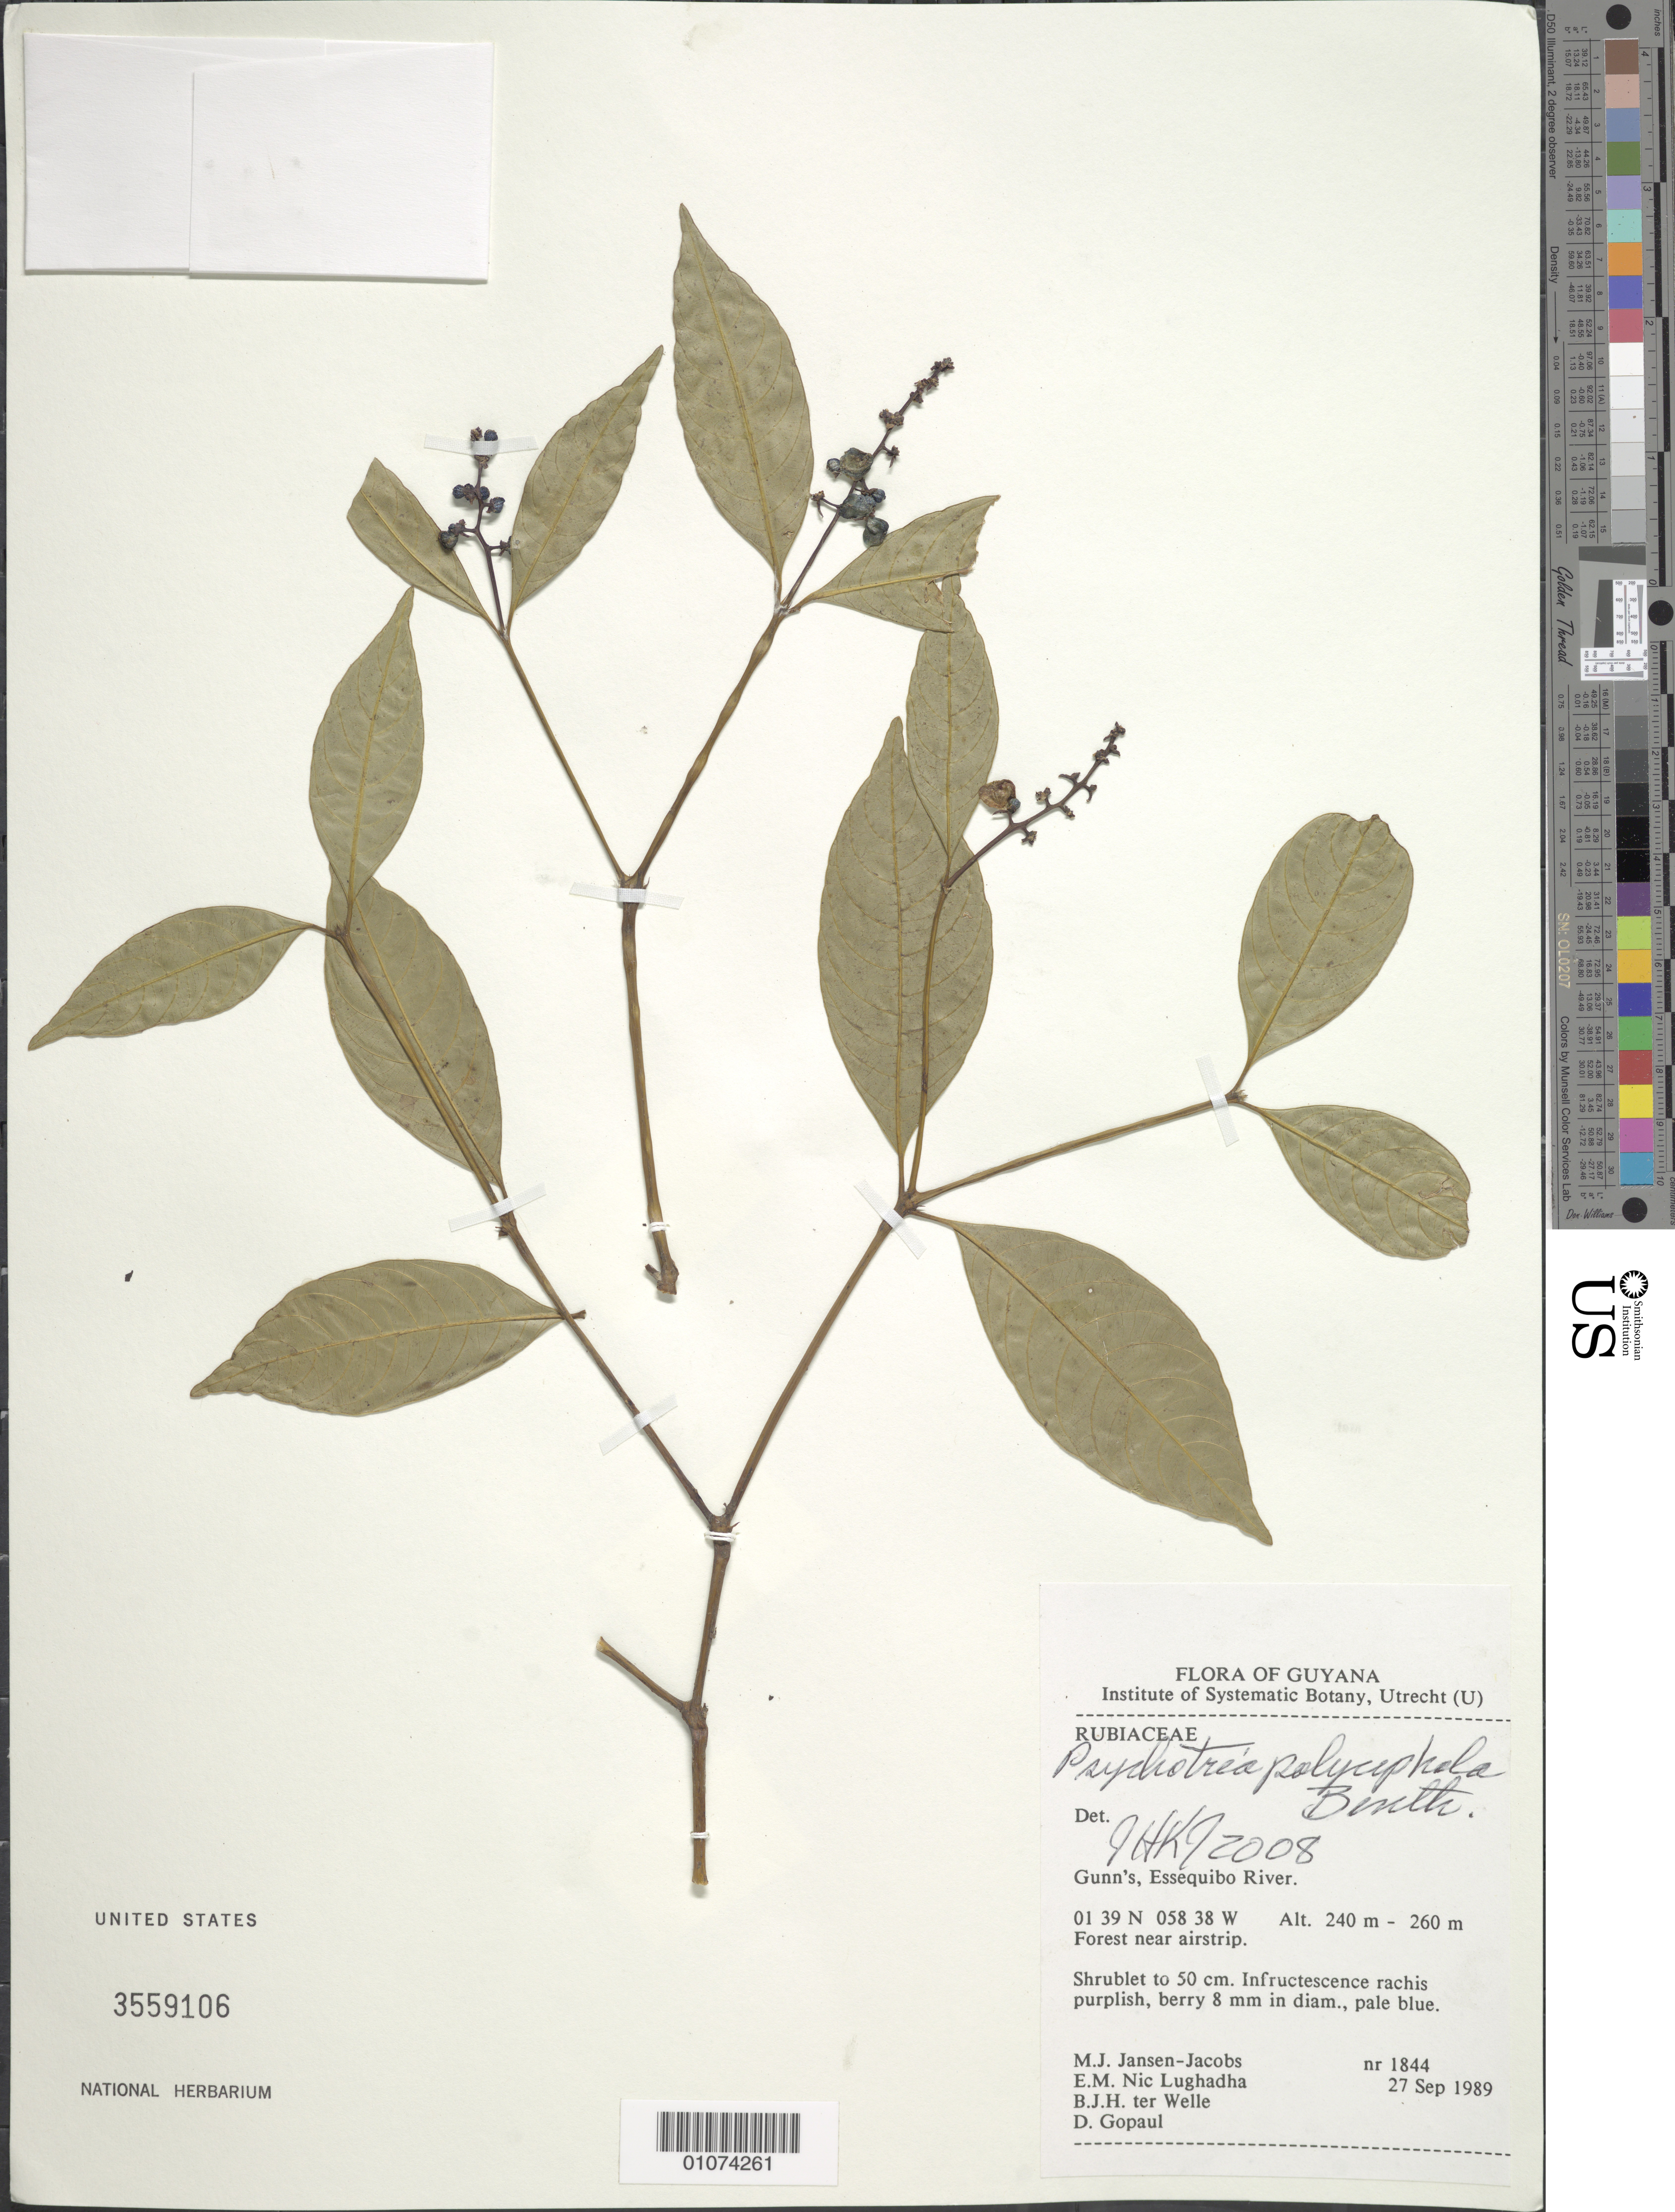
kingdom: Plantae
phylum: Tracheophyta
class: Magnoliopsida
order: Gentianales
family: Rubiaceae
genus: Palicourea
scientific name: Palicourea polycephala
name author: (Benth.) Delprete & J.H. Kirkbr.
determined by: Kirkbride, J. H.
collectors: M. J. Jansen-Jacobs, E. Nic Lughadha, B. Welle & D. Gopaul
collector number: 1844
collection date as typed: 27-Sep-89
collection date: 1989-09-27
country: Guyana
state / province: U. Takutu-U. Essequibo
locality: Gunn's, Essequibo River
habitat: Forest near airstrip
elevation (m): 240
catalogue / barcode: US 3559106